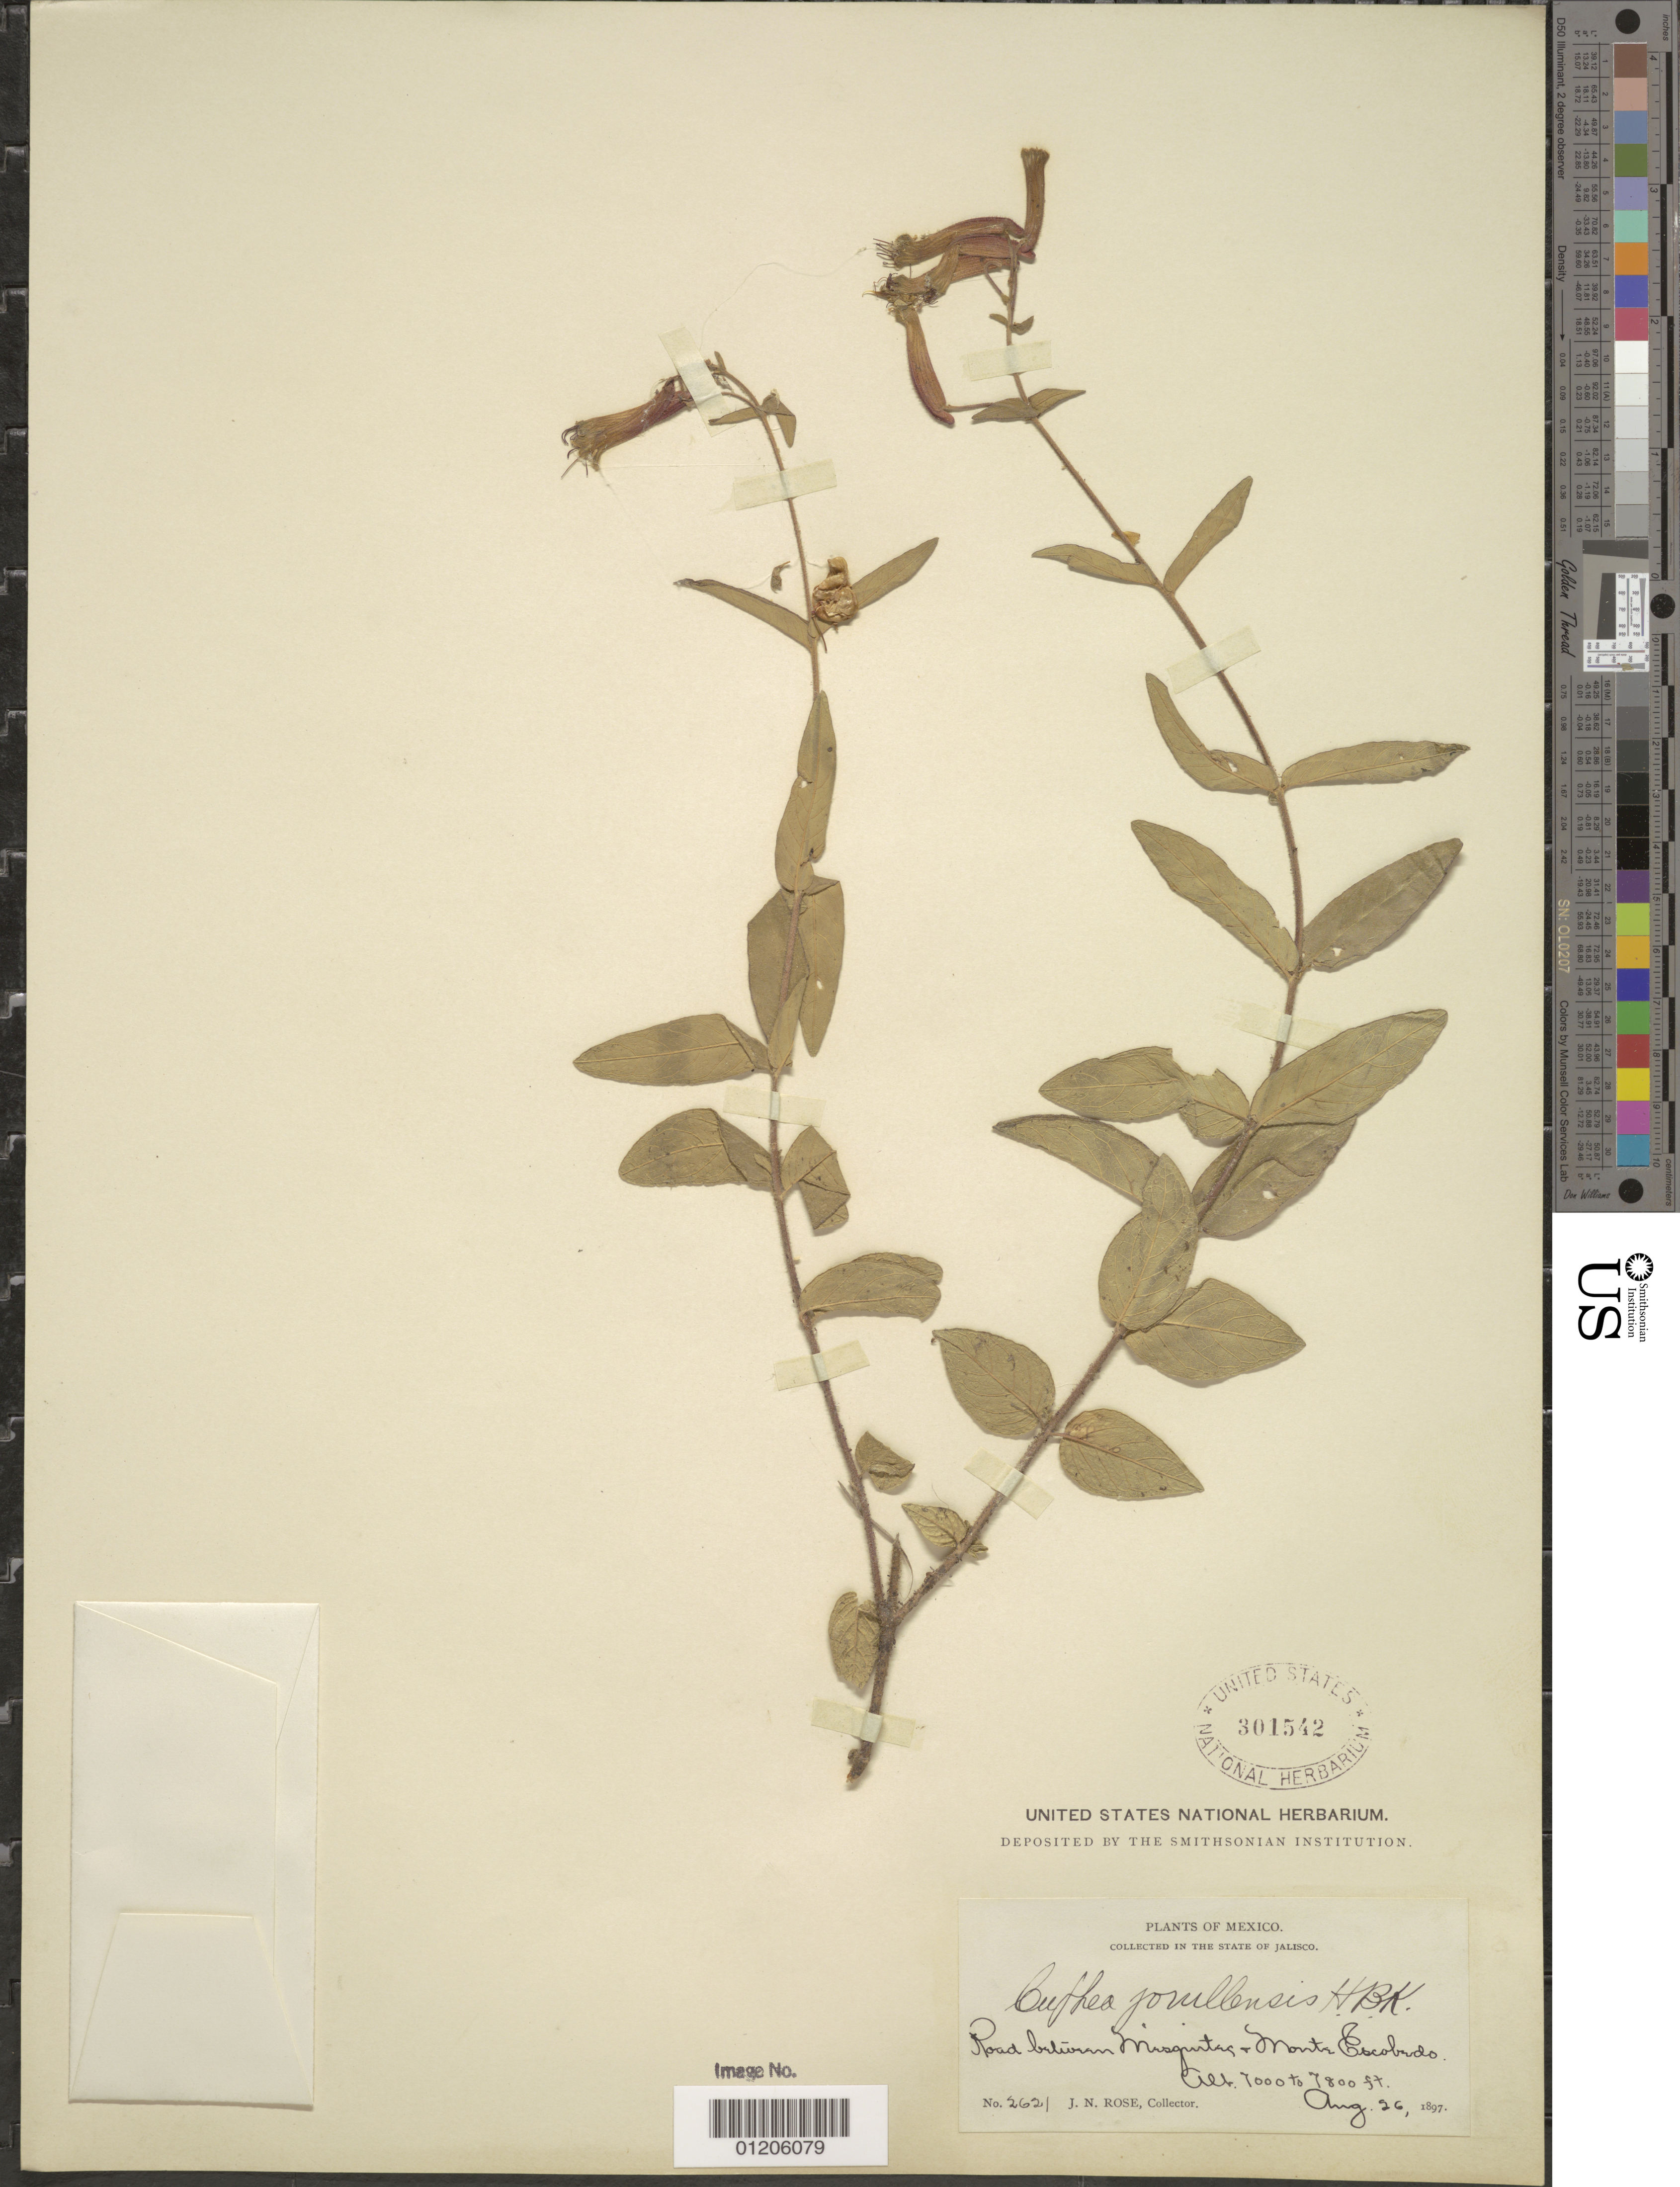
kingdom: Plantae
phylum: Tracheophyta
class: Magnoliopsida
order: Myrtales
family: Lythraceae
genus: Cuphea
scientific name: Cuphea jorullensis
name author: Kunth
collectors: J. N. Rose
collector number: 2621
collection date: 1897-08-26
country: Mexico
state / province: Jalisco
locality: Road between Mesquitasand Monte Escobedo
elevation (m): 2134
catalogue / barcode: US 301542